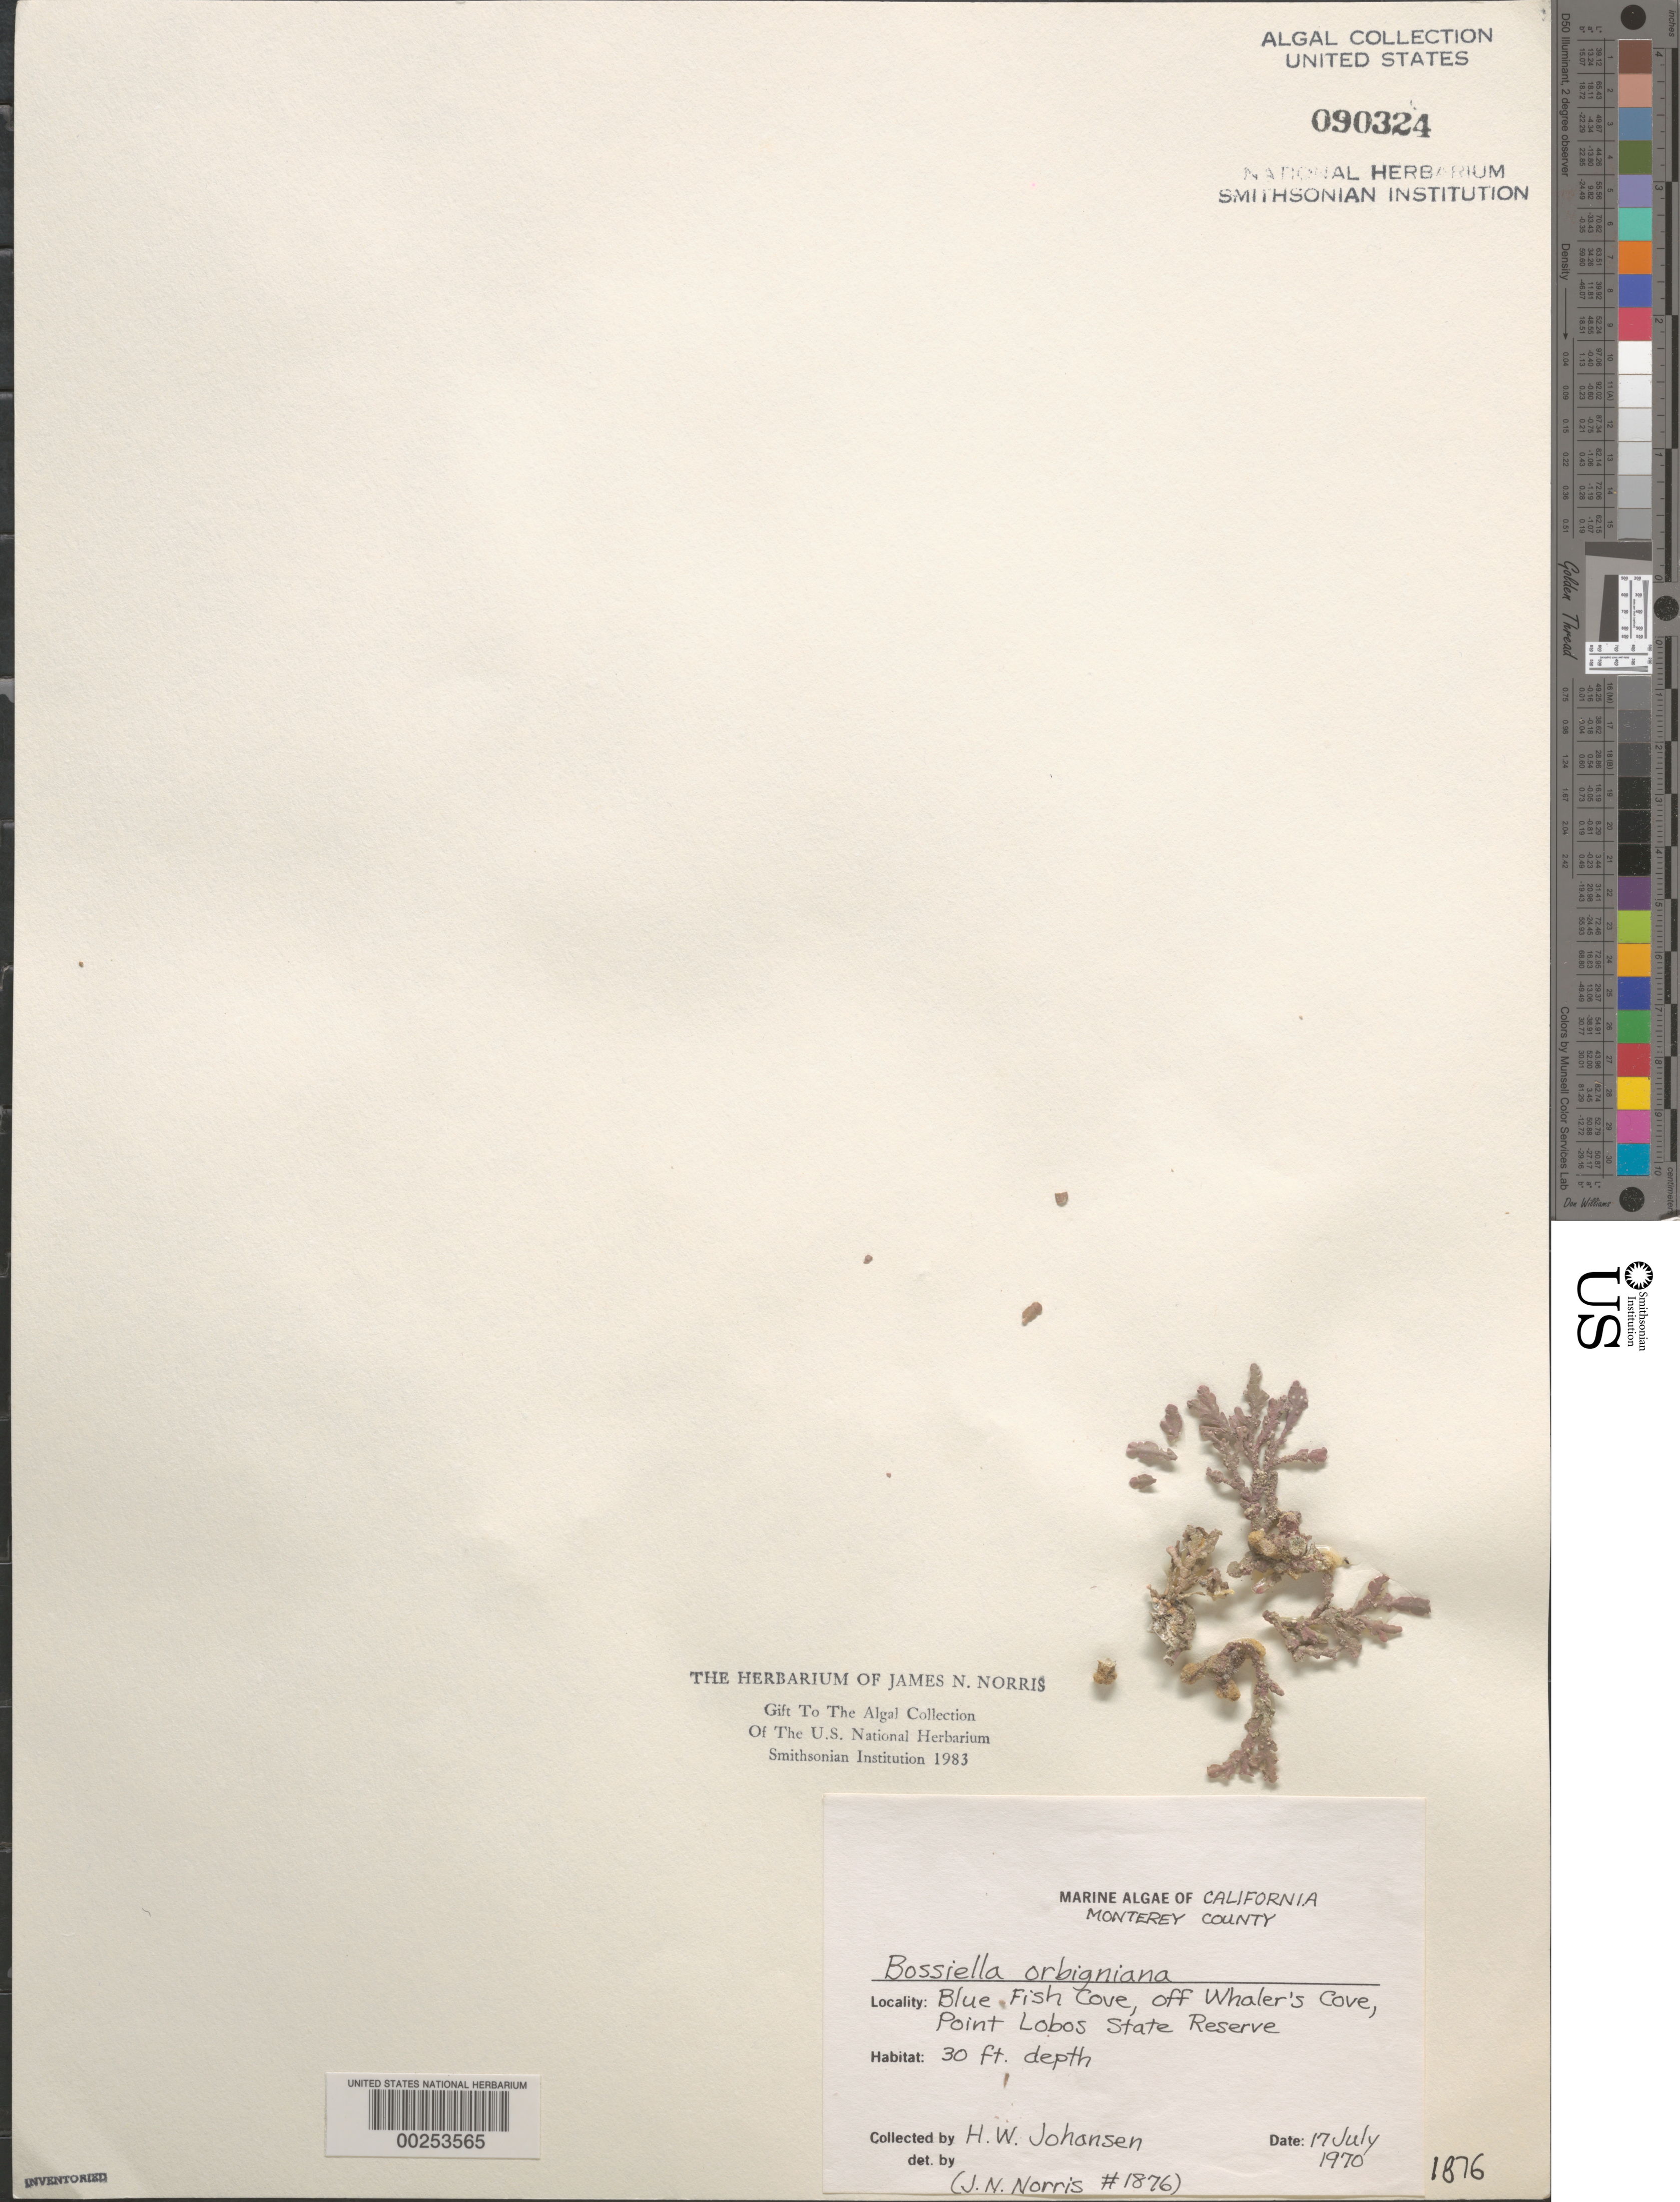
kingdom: Plantae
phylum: Rhodophyta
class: Florideophyceae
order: Corallinales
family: Corallinaceae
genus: Bossiella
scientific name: Bossiella orbigniana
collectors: H. Johansen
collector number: Jn-1876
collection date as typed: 17 Jul 1970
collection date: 1970-07-17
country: United States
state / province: California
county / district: Monterey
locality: Blue Fish Cove, off Whaler's Cove, Point Lobos State Reserve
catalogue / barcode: US 90324